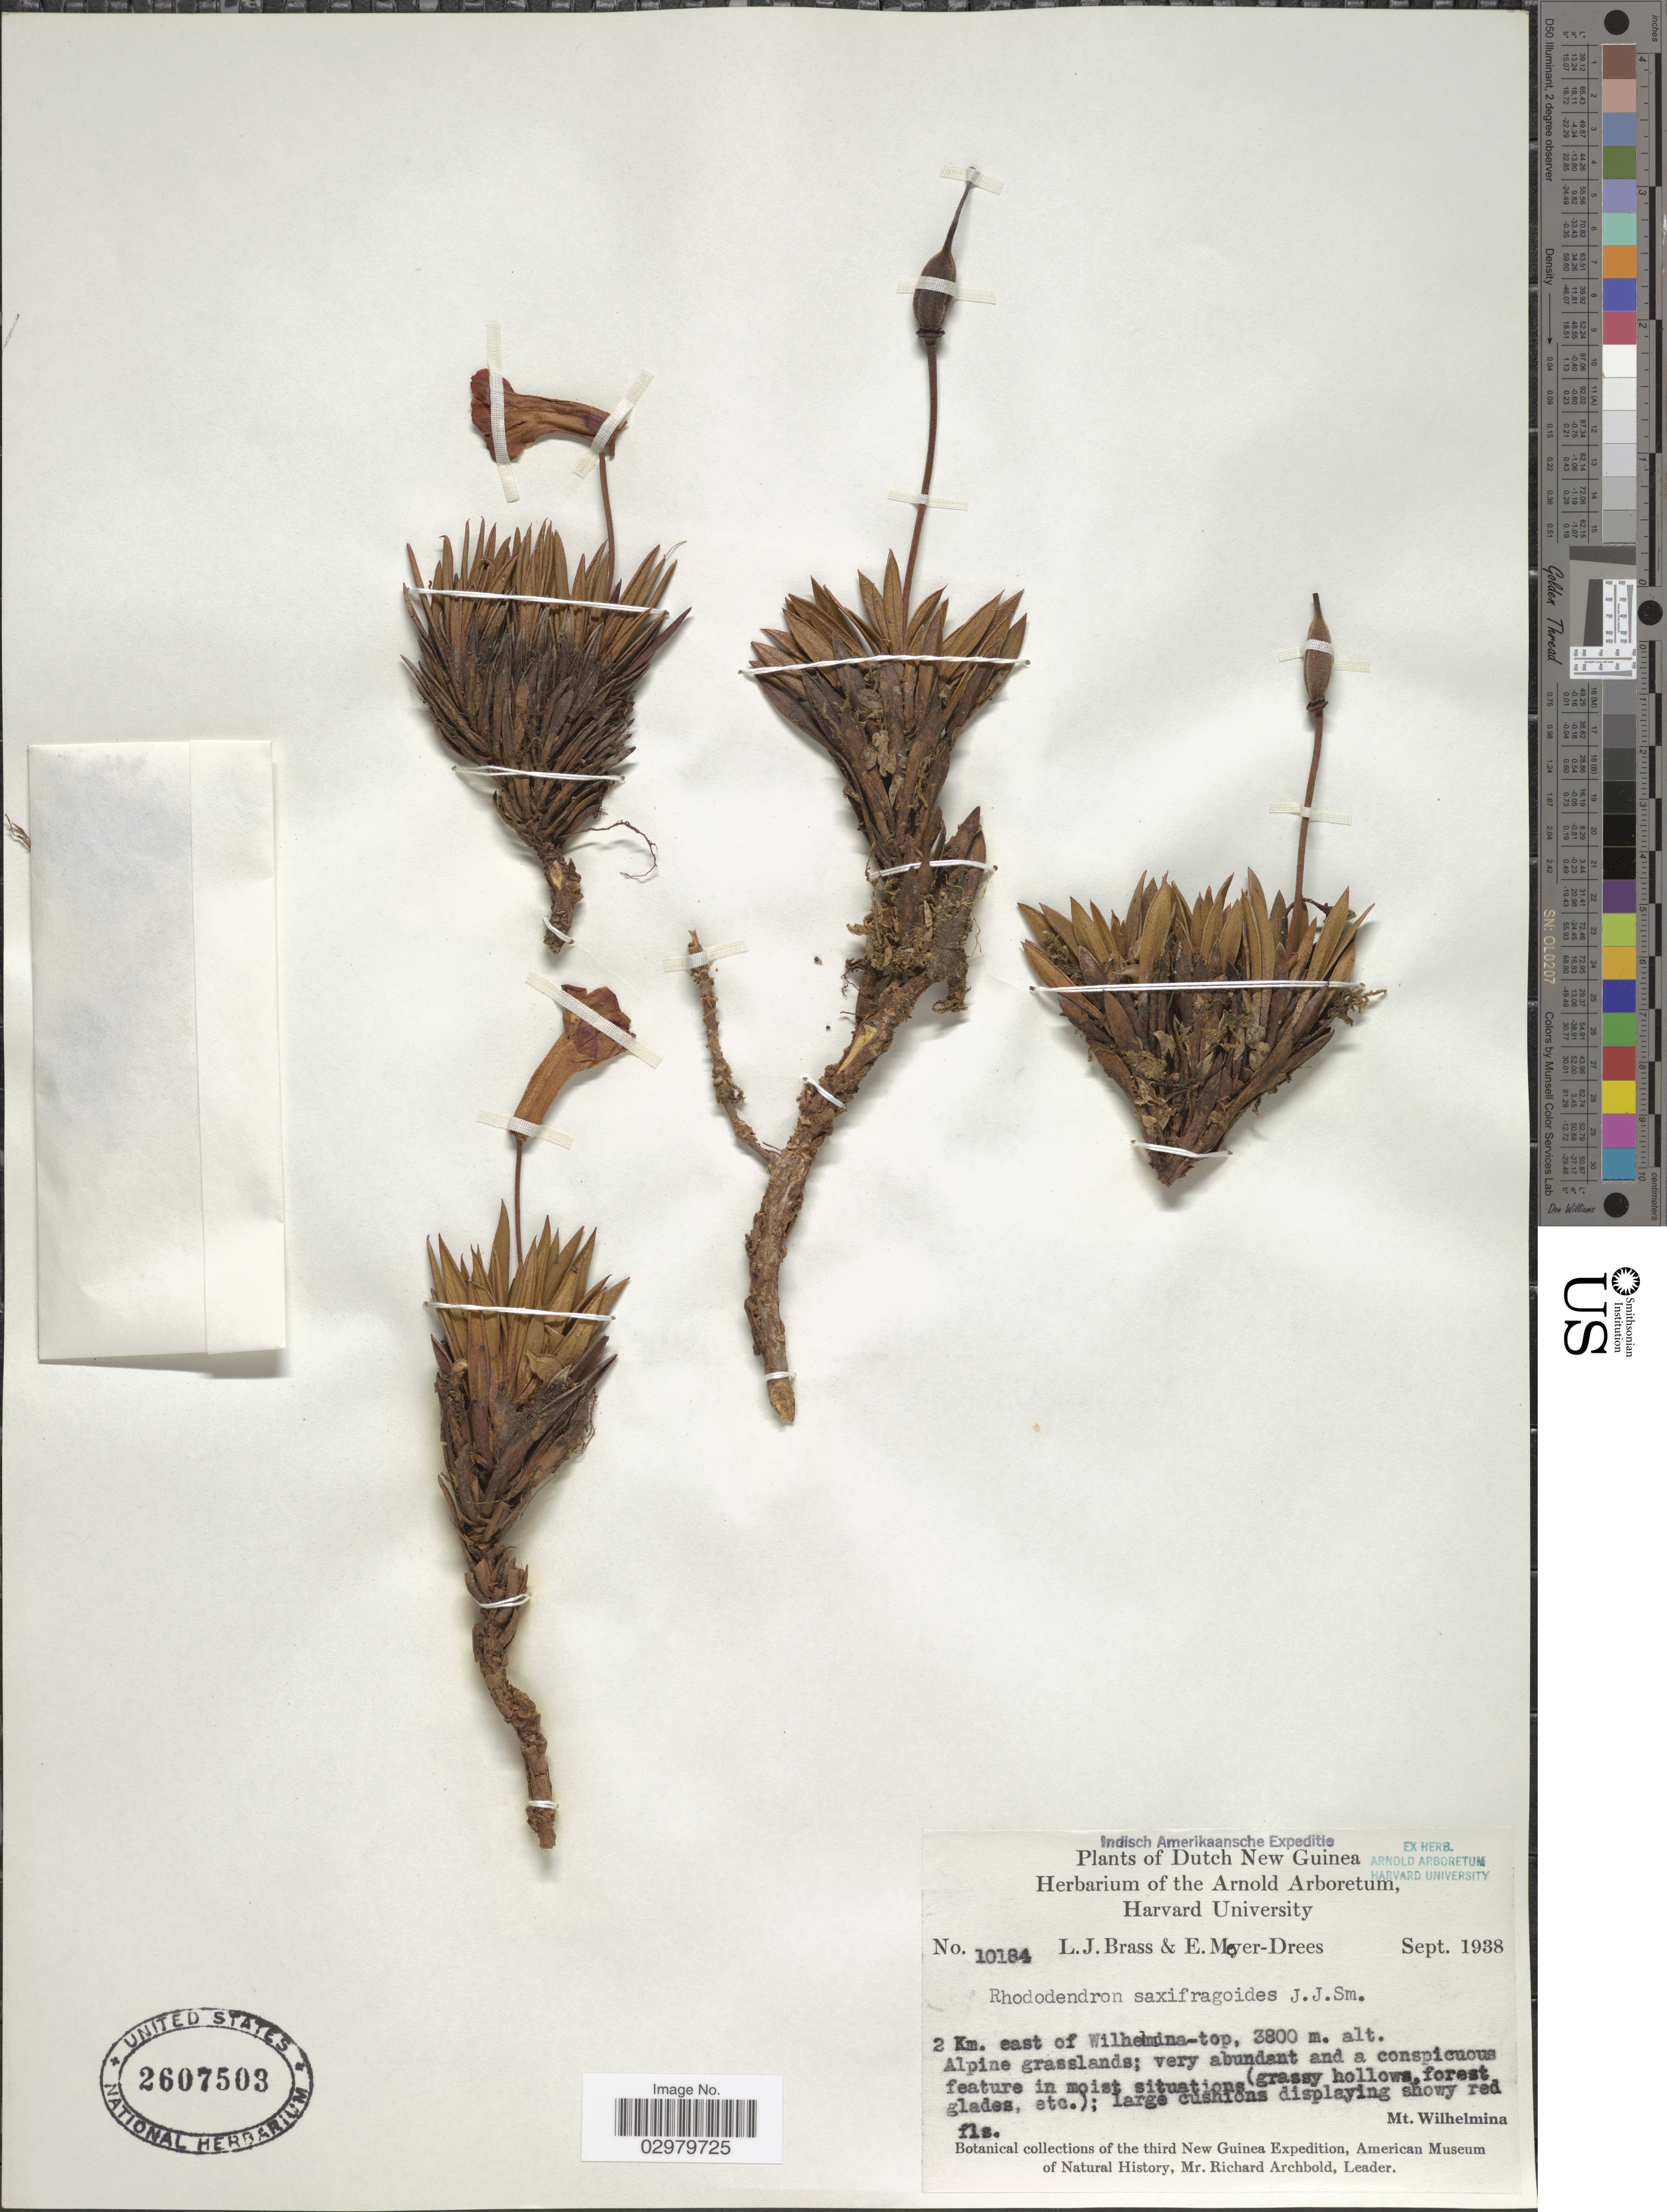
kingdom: Plantae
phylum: Tracheophyta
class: Magnoliopsida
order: Ericales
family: Ericaceae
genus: Rhododendron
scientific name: Rhododendron saxifragoides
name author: J.J. Sm.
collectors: L. J. Brass & E. Meijer-Drees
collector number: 10184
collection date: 1938-09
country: Indonesia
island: New Guinea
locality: Dutch New Guinea. 2 Km. east of Wilhelmina-top. Mt. Wilhelmina.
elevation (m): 3800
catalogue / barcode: US 2607503